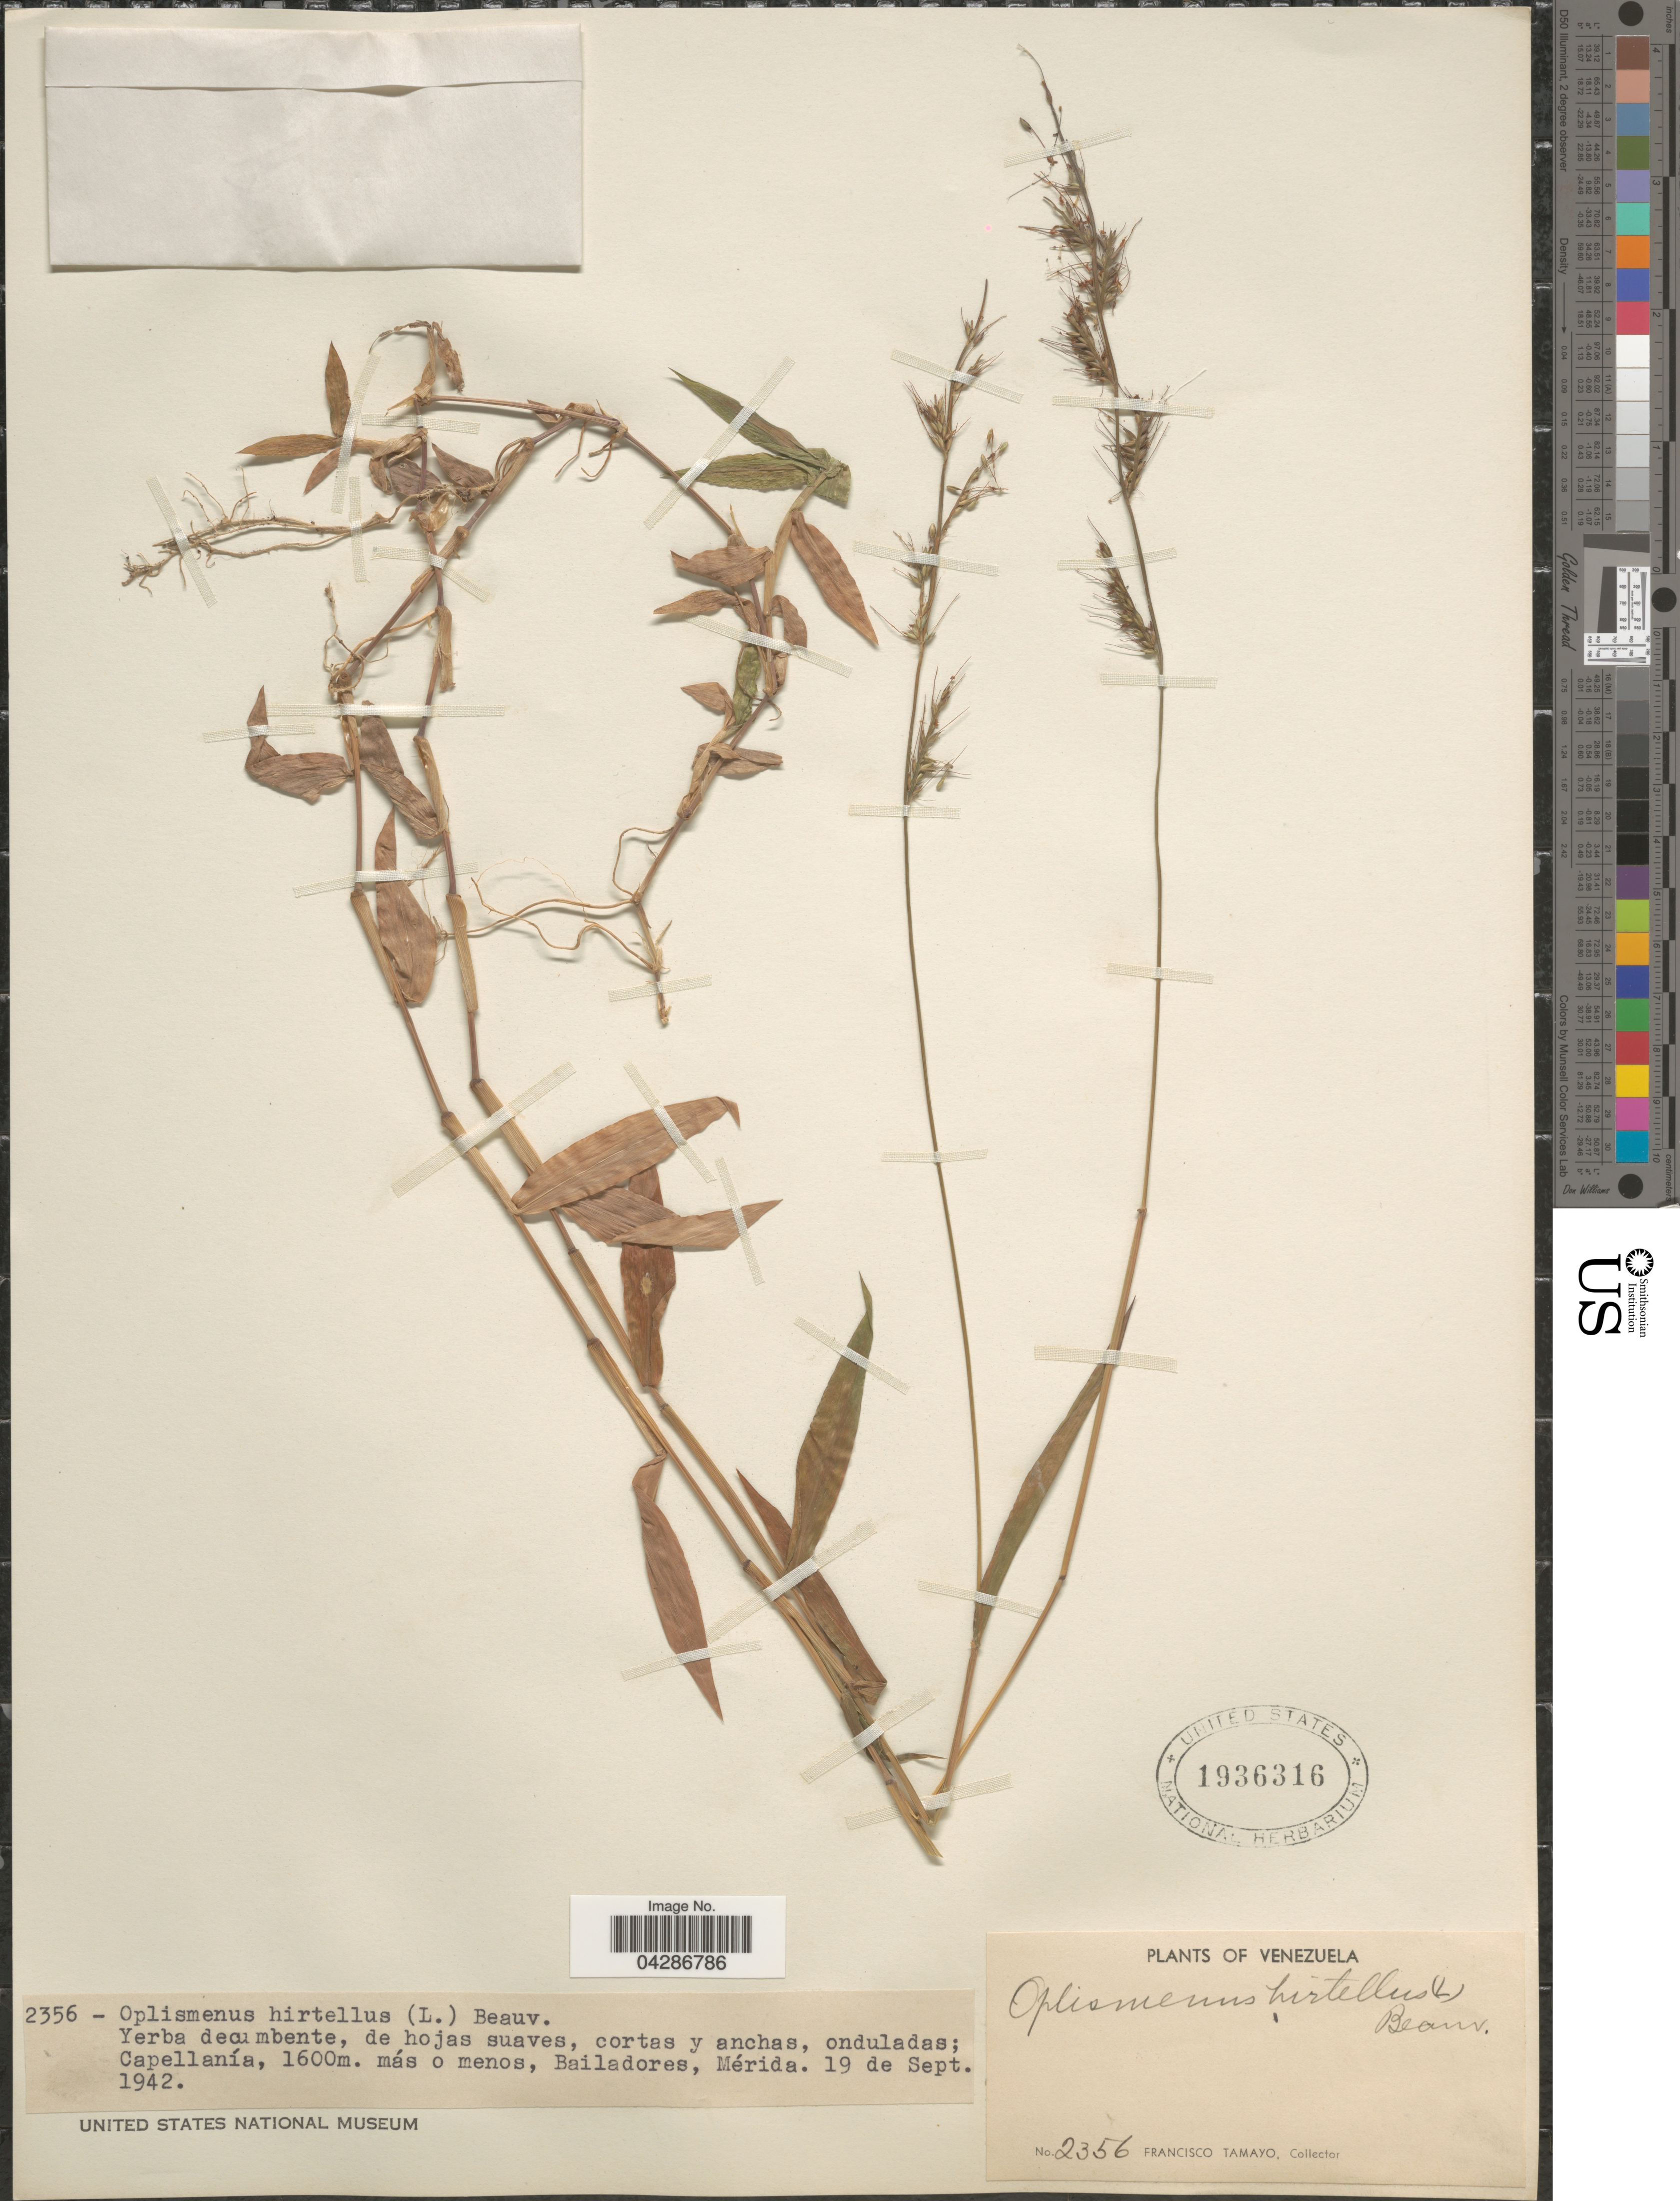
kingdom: Plantae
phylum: Tracheophyta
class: Liliopsida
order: Poales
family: Poaceae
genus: Oplismenus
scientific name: Oplismenus hirtellus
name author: (L.) P. Beauv.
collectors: F. Tamayo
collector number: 2356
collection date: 1942-09-19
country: Venezuela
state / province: Merida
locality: Capellanía, Bailadores.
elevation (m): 1600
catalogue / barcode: US 1936316